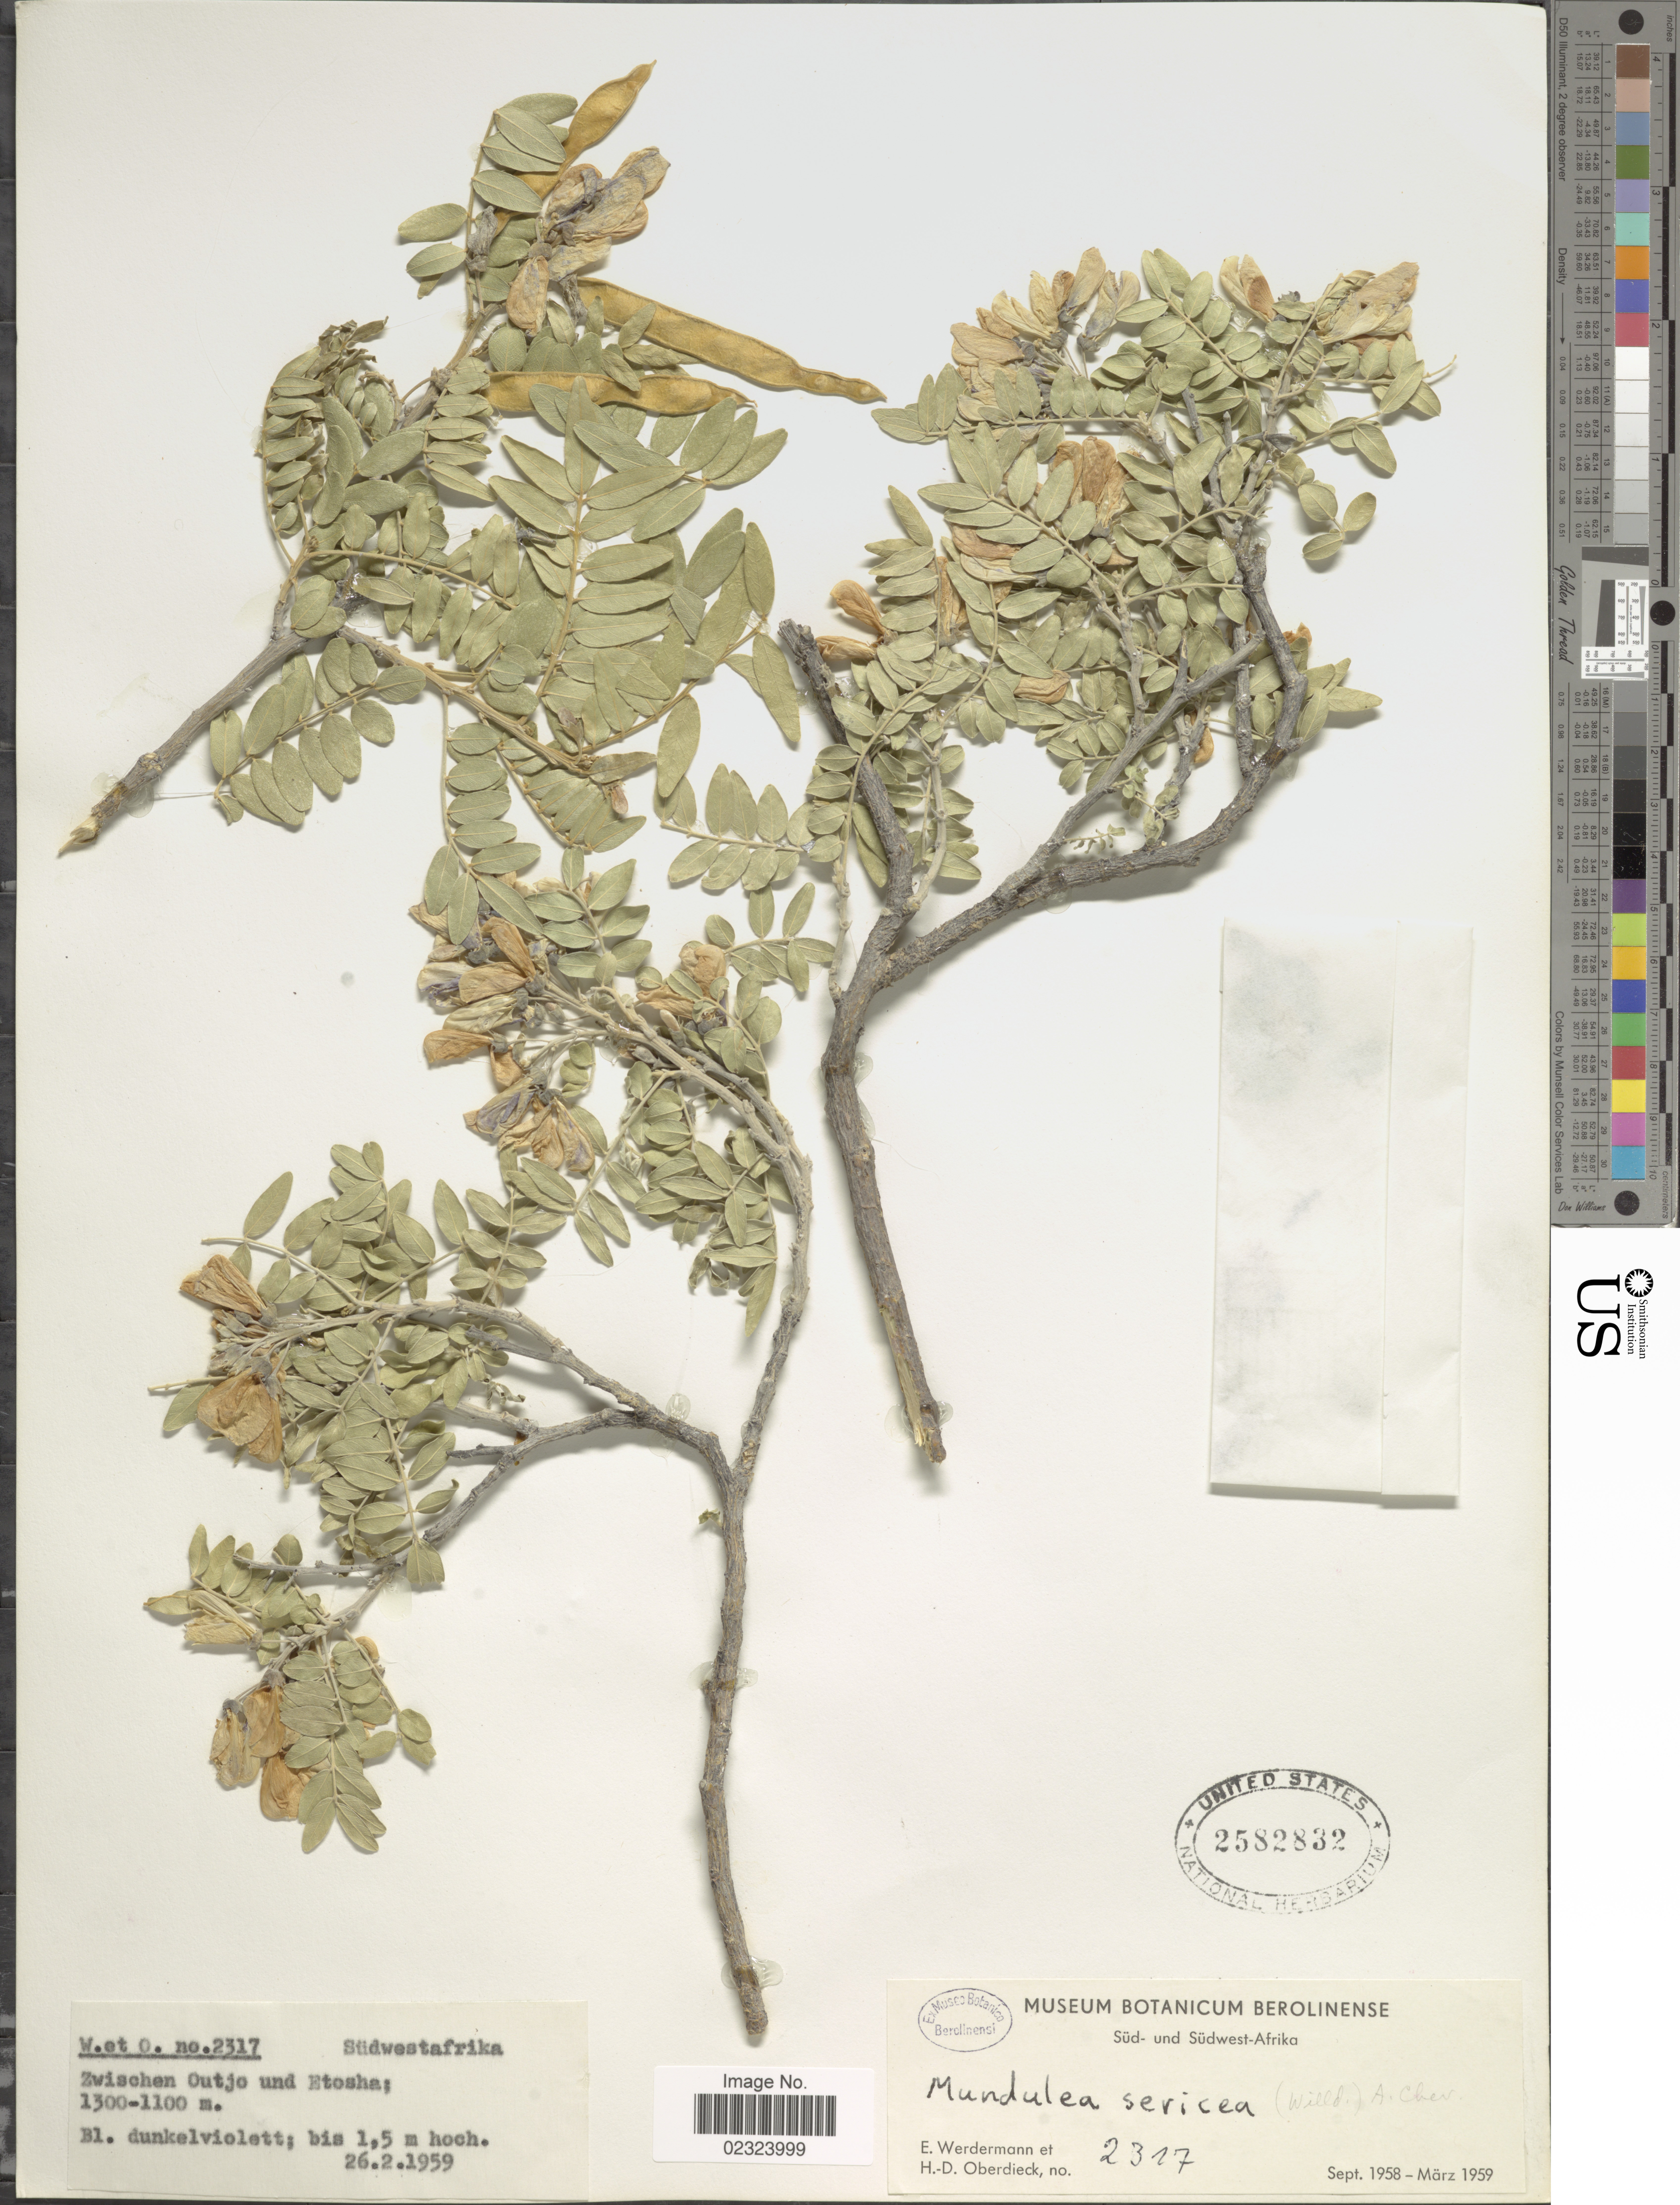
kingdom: Plantae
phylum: Tracheophyta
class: Magnoliopsida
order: Fabales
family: Fabaceae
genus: Mundulea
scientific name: Mundulea sericea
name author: (Willd.) A. Chev.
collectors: E. Werdermann & H. Oberdieck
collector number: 2317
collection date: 1959-02-26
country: Namibia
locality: Süd- und Südwest-Afrika. Zwischen Outje und Etosha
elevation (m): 1100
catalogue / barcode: US 2582832